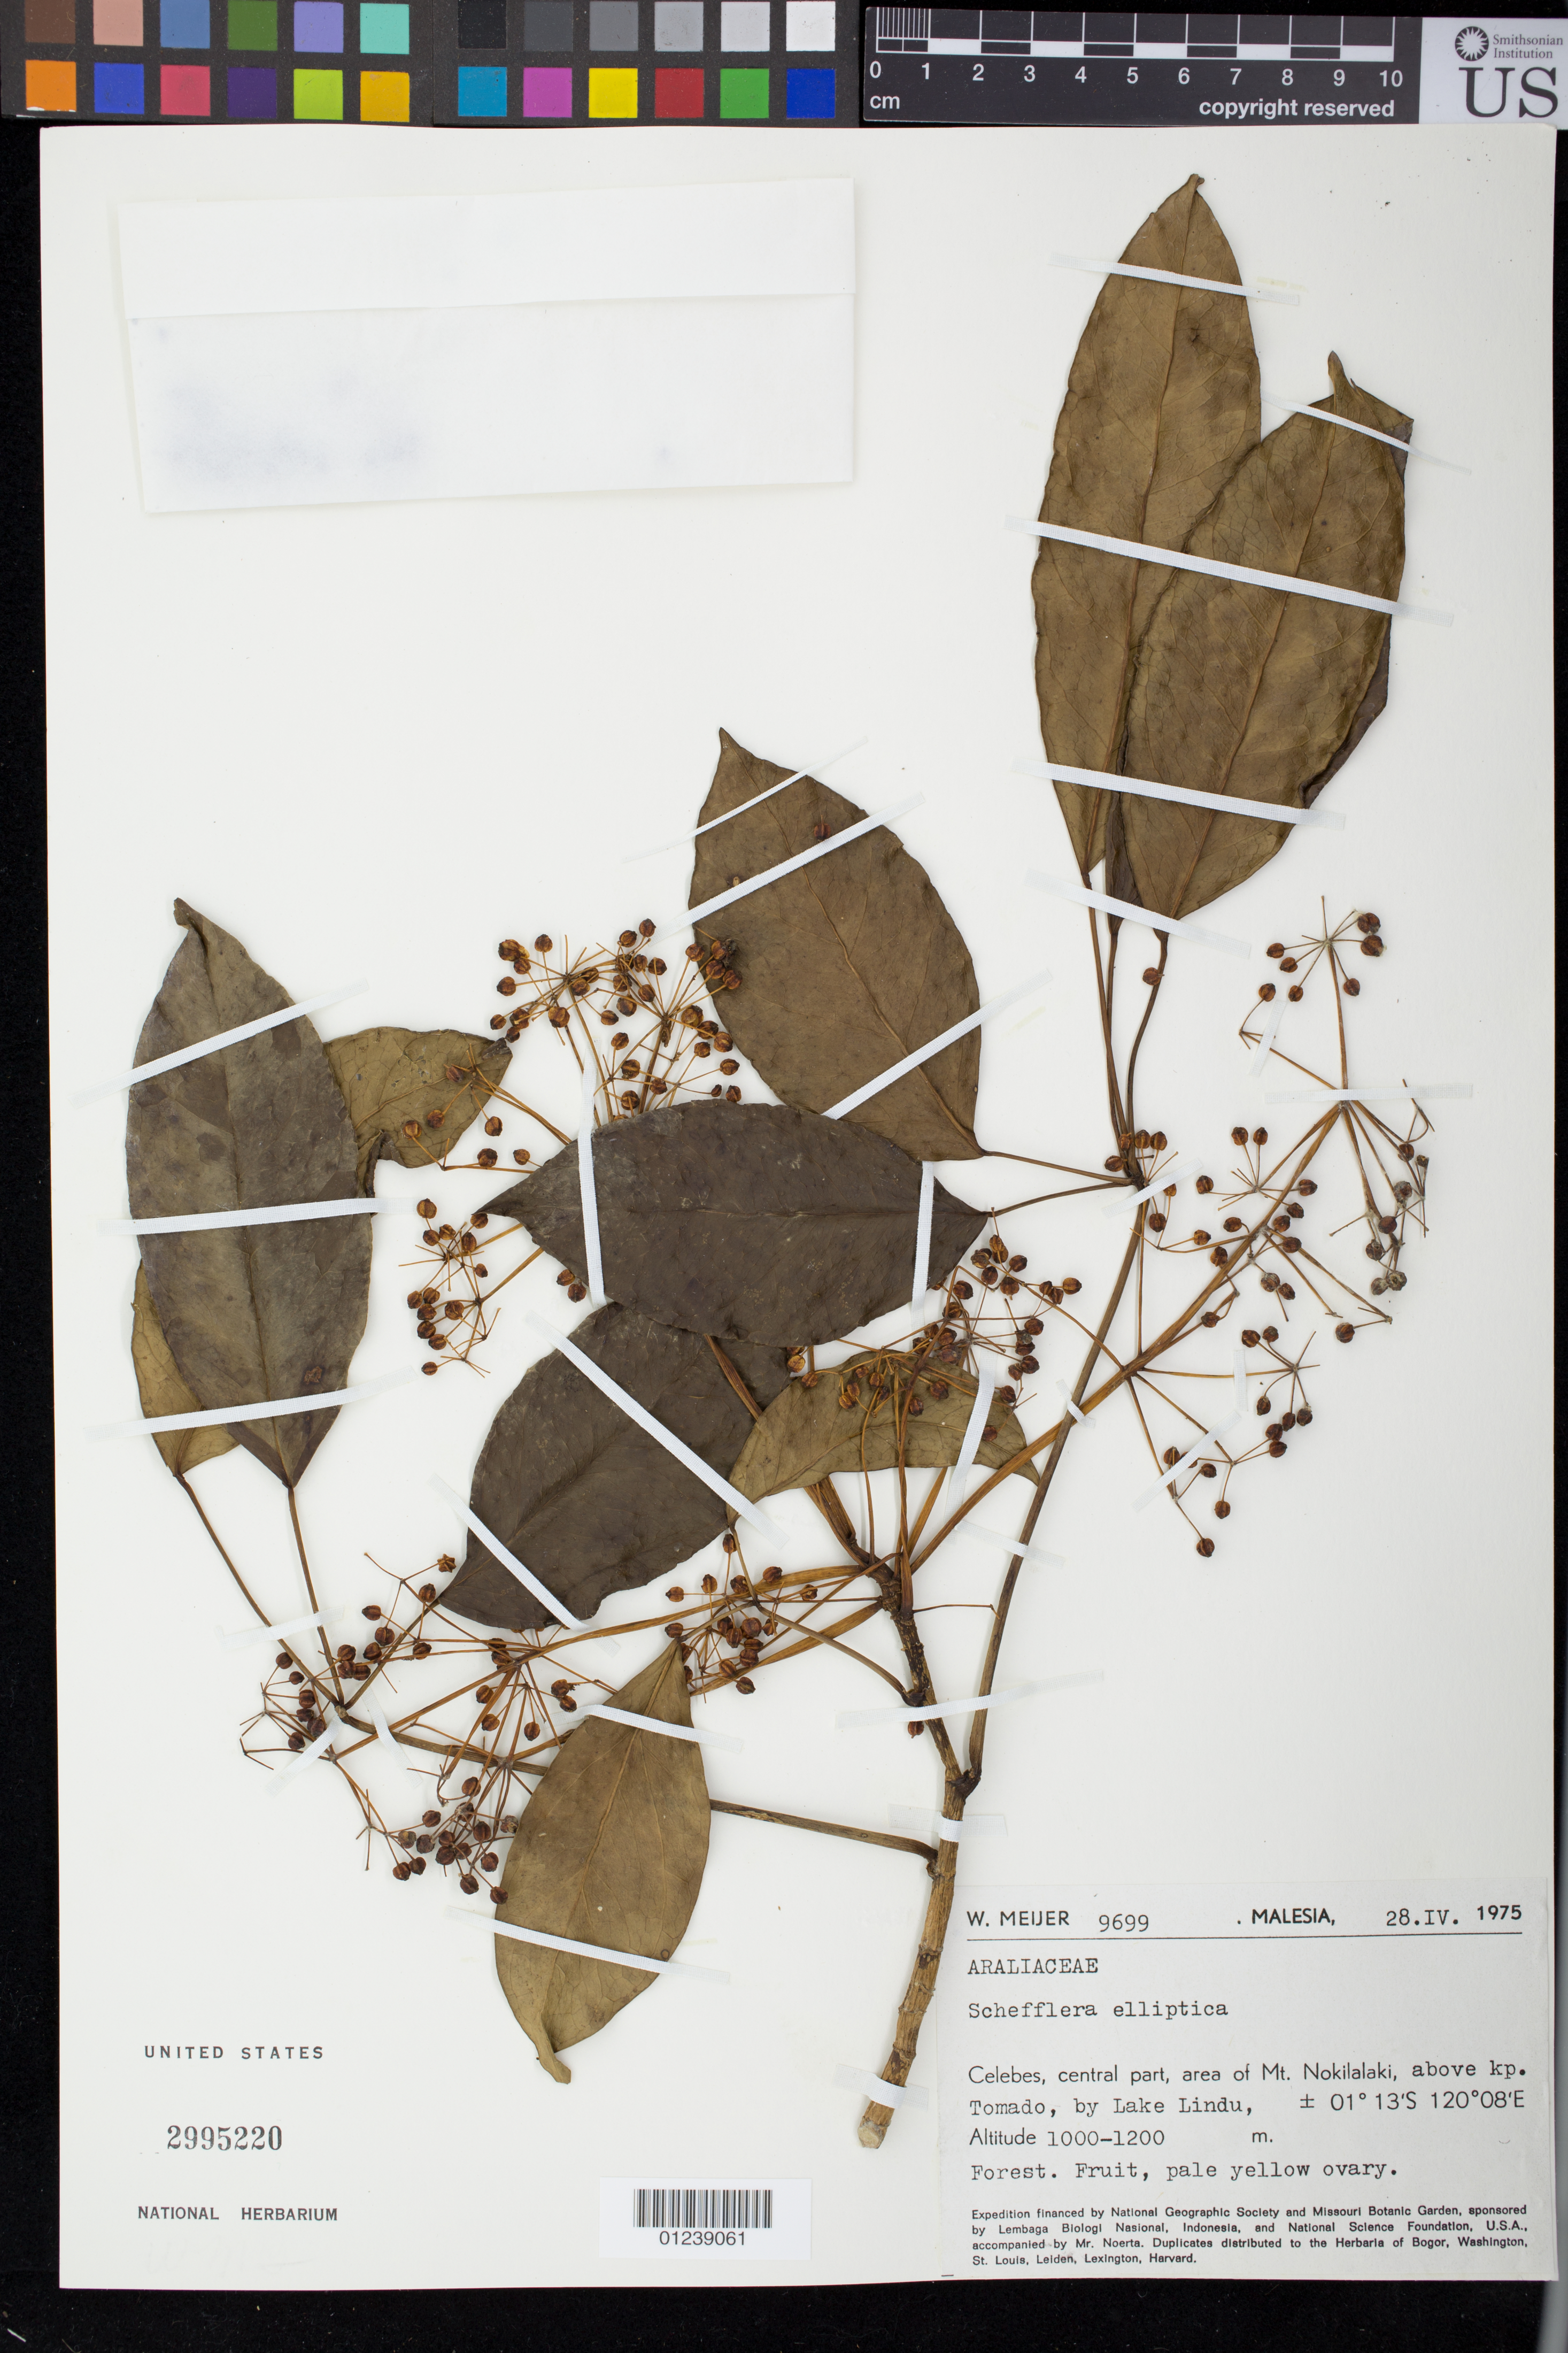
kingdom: Plantae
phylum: Tracheophyta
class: Magnoliopsida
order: Apiales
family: Araliaceae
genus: Heptapleurum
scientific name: Heptapleurum ellipticum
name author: (Blume) Seem.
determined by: Wagner, W. L., (BOT), Smithsonian Institution - National Museum of Natural History (UNITED STATES)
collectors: W. Meijer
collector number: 9699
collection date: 1975-04-28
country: Indonesia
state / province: Sulawesi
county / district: Sulawesi Tengah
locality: Celebes, central part, area of Mt. Nokilalaki, above kp. Tomado, by Lake Lindu.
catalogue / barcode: US 2995220